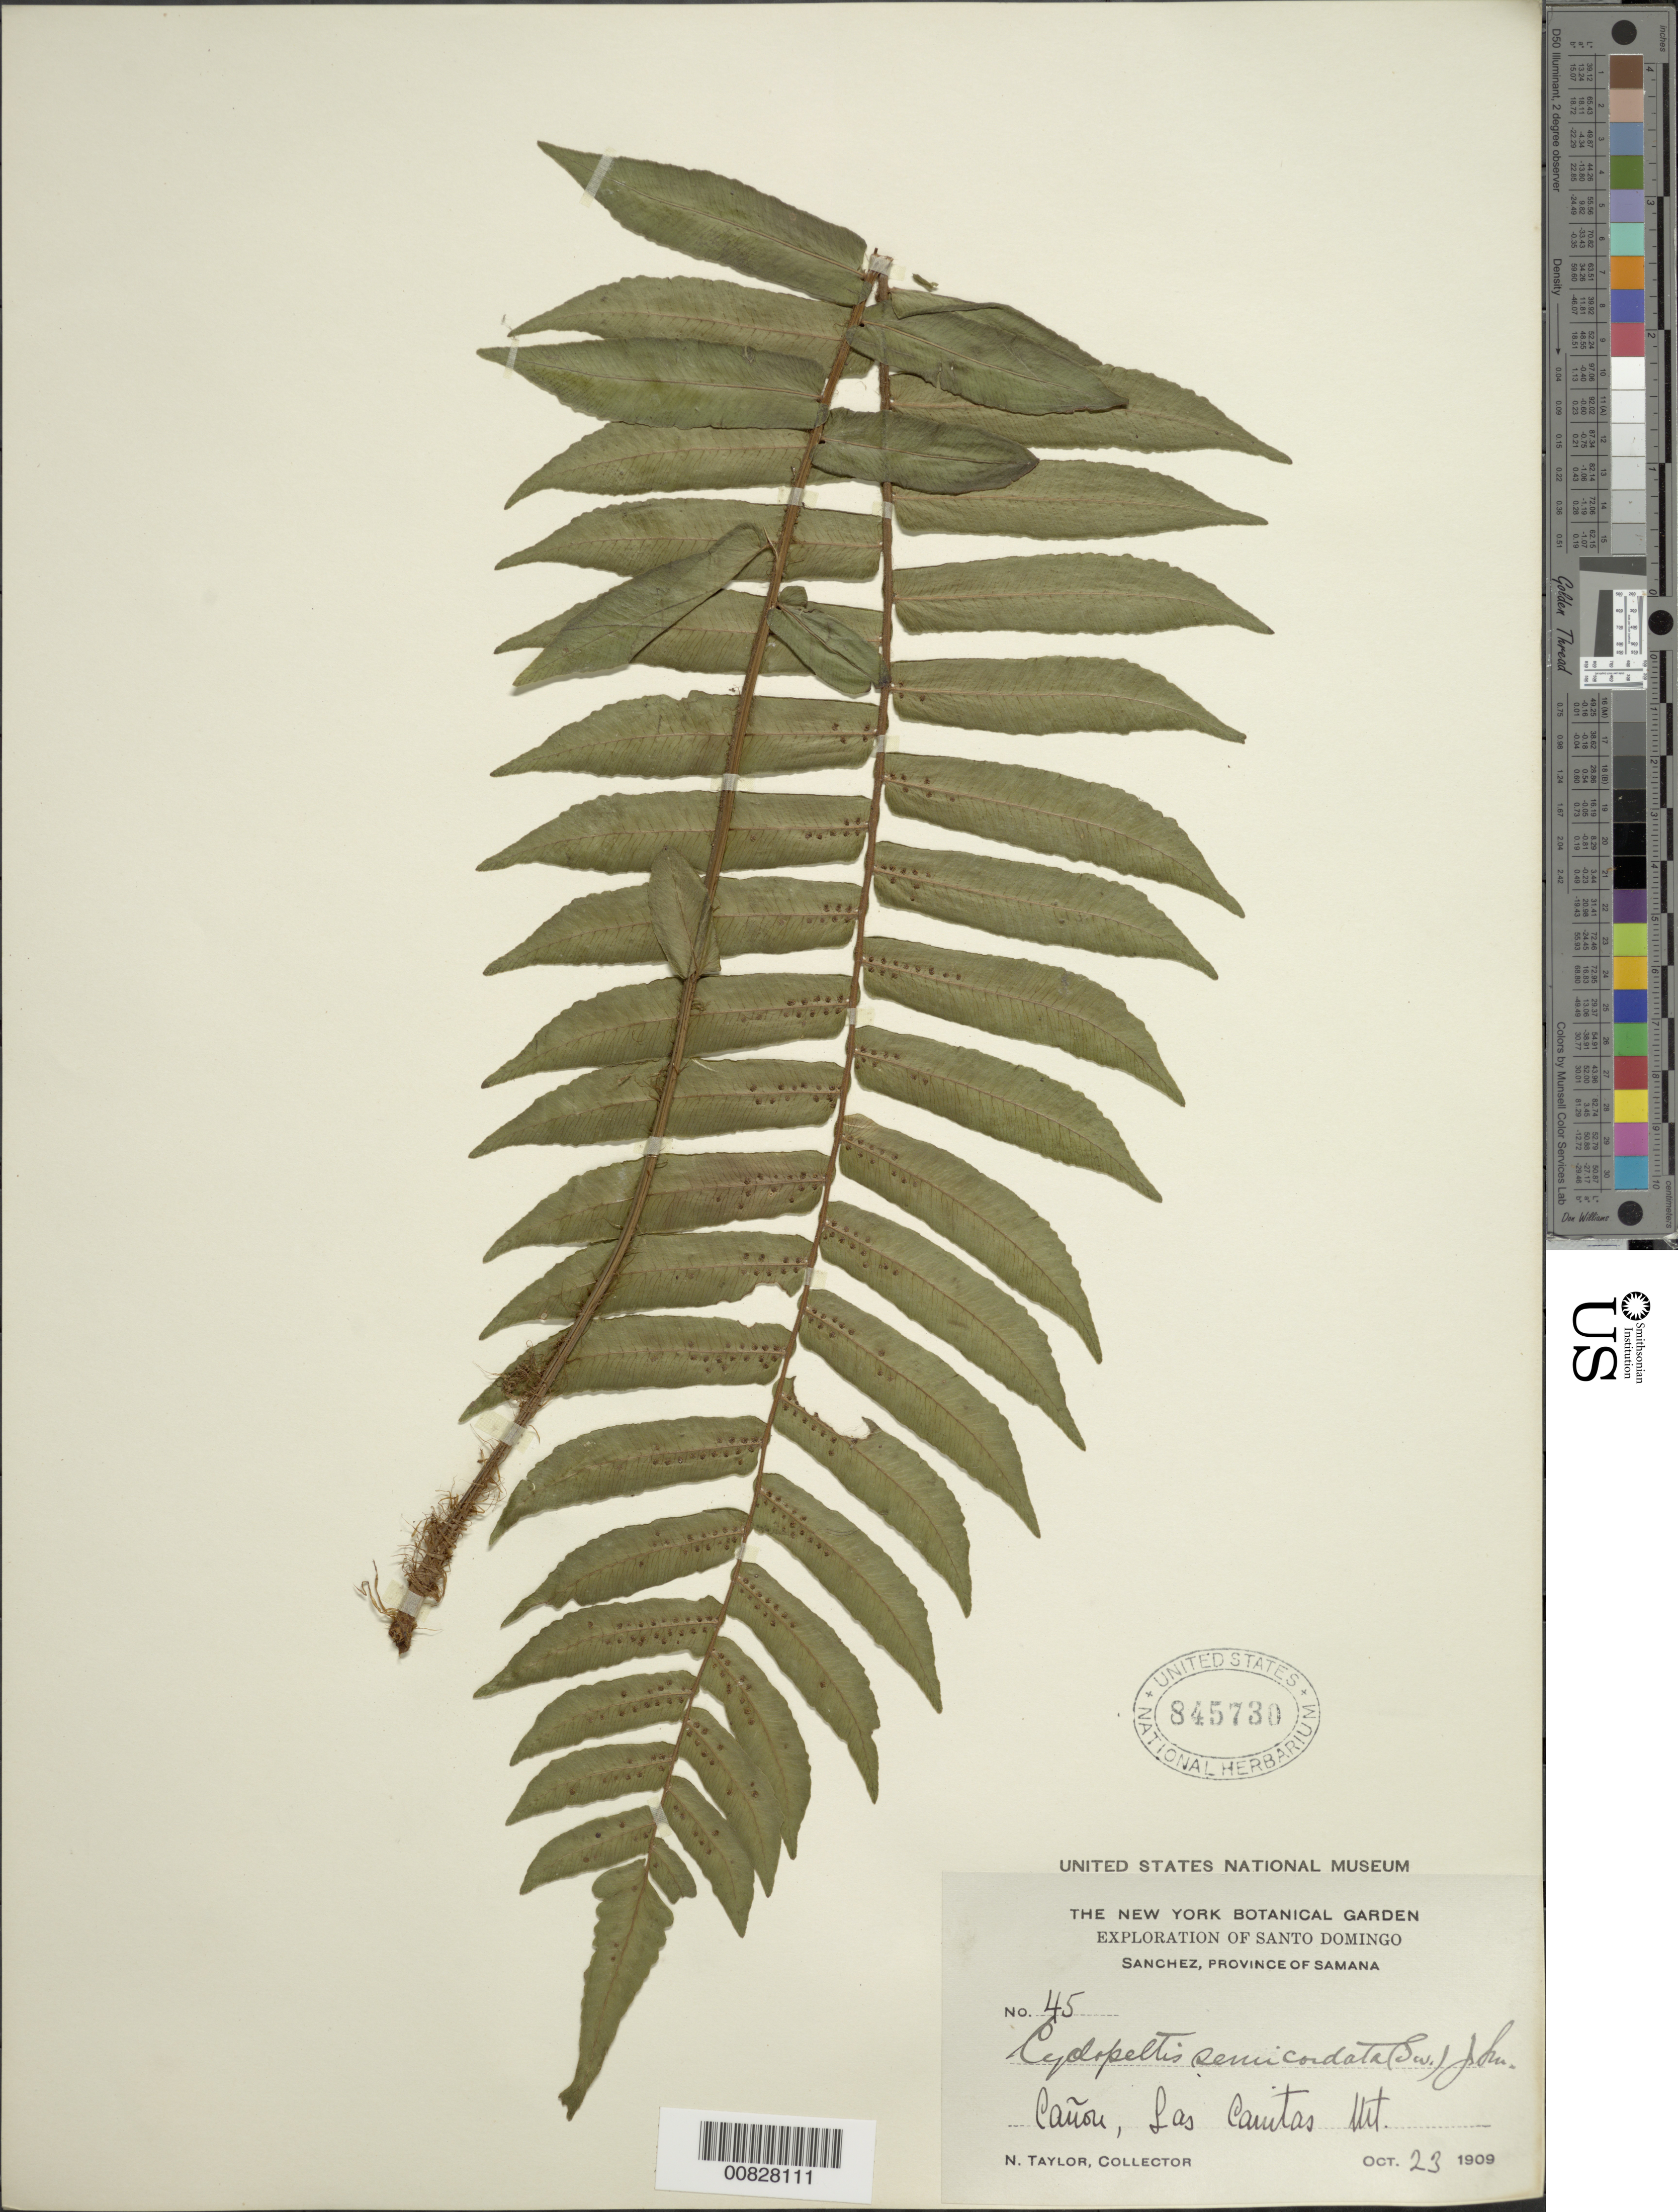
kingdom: Plantae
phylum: Tracheophyta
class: Polypodiopsida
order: Polypodiales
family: Lomariopsidaceae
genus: Cyclopeltis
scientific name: Cyclopeltis semicordata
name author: (Sw.) J. Sm.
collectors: N. Taylor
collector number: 45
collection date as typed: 23 Oct 1909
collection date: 1909-10-23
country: Dominican Republic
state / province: Samana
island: Hispaniola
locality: Sanchez, Canon, Las Canitas Mt.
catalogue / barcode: US 845730